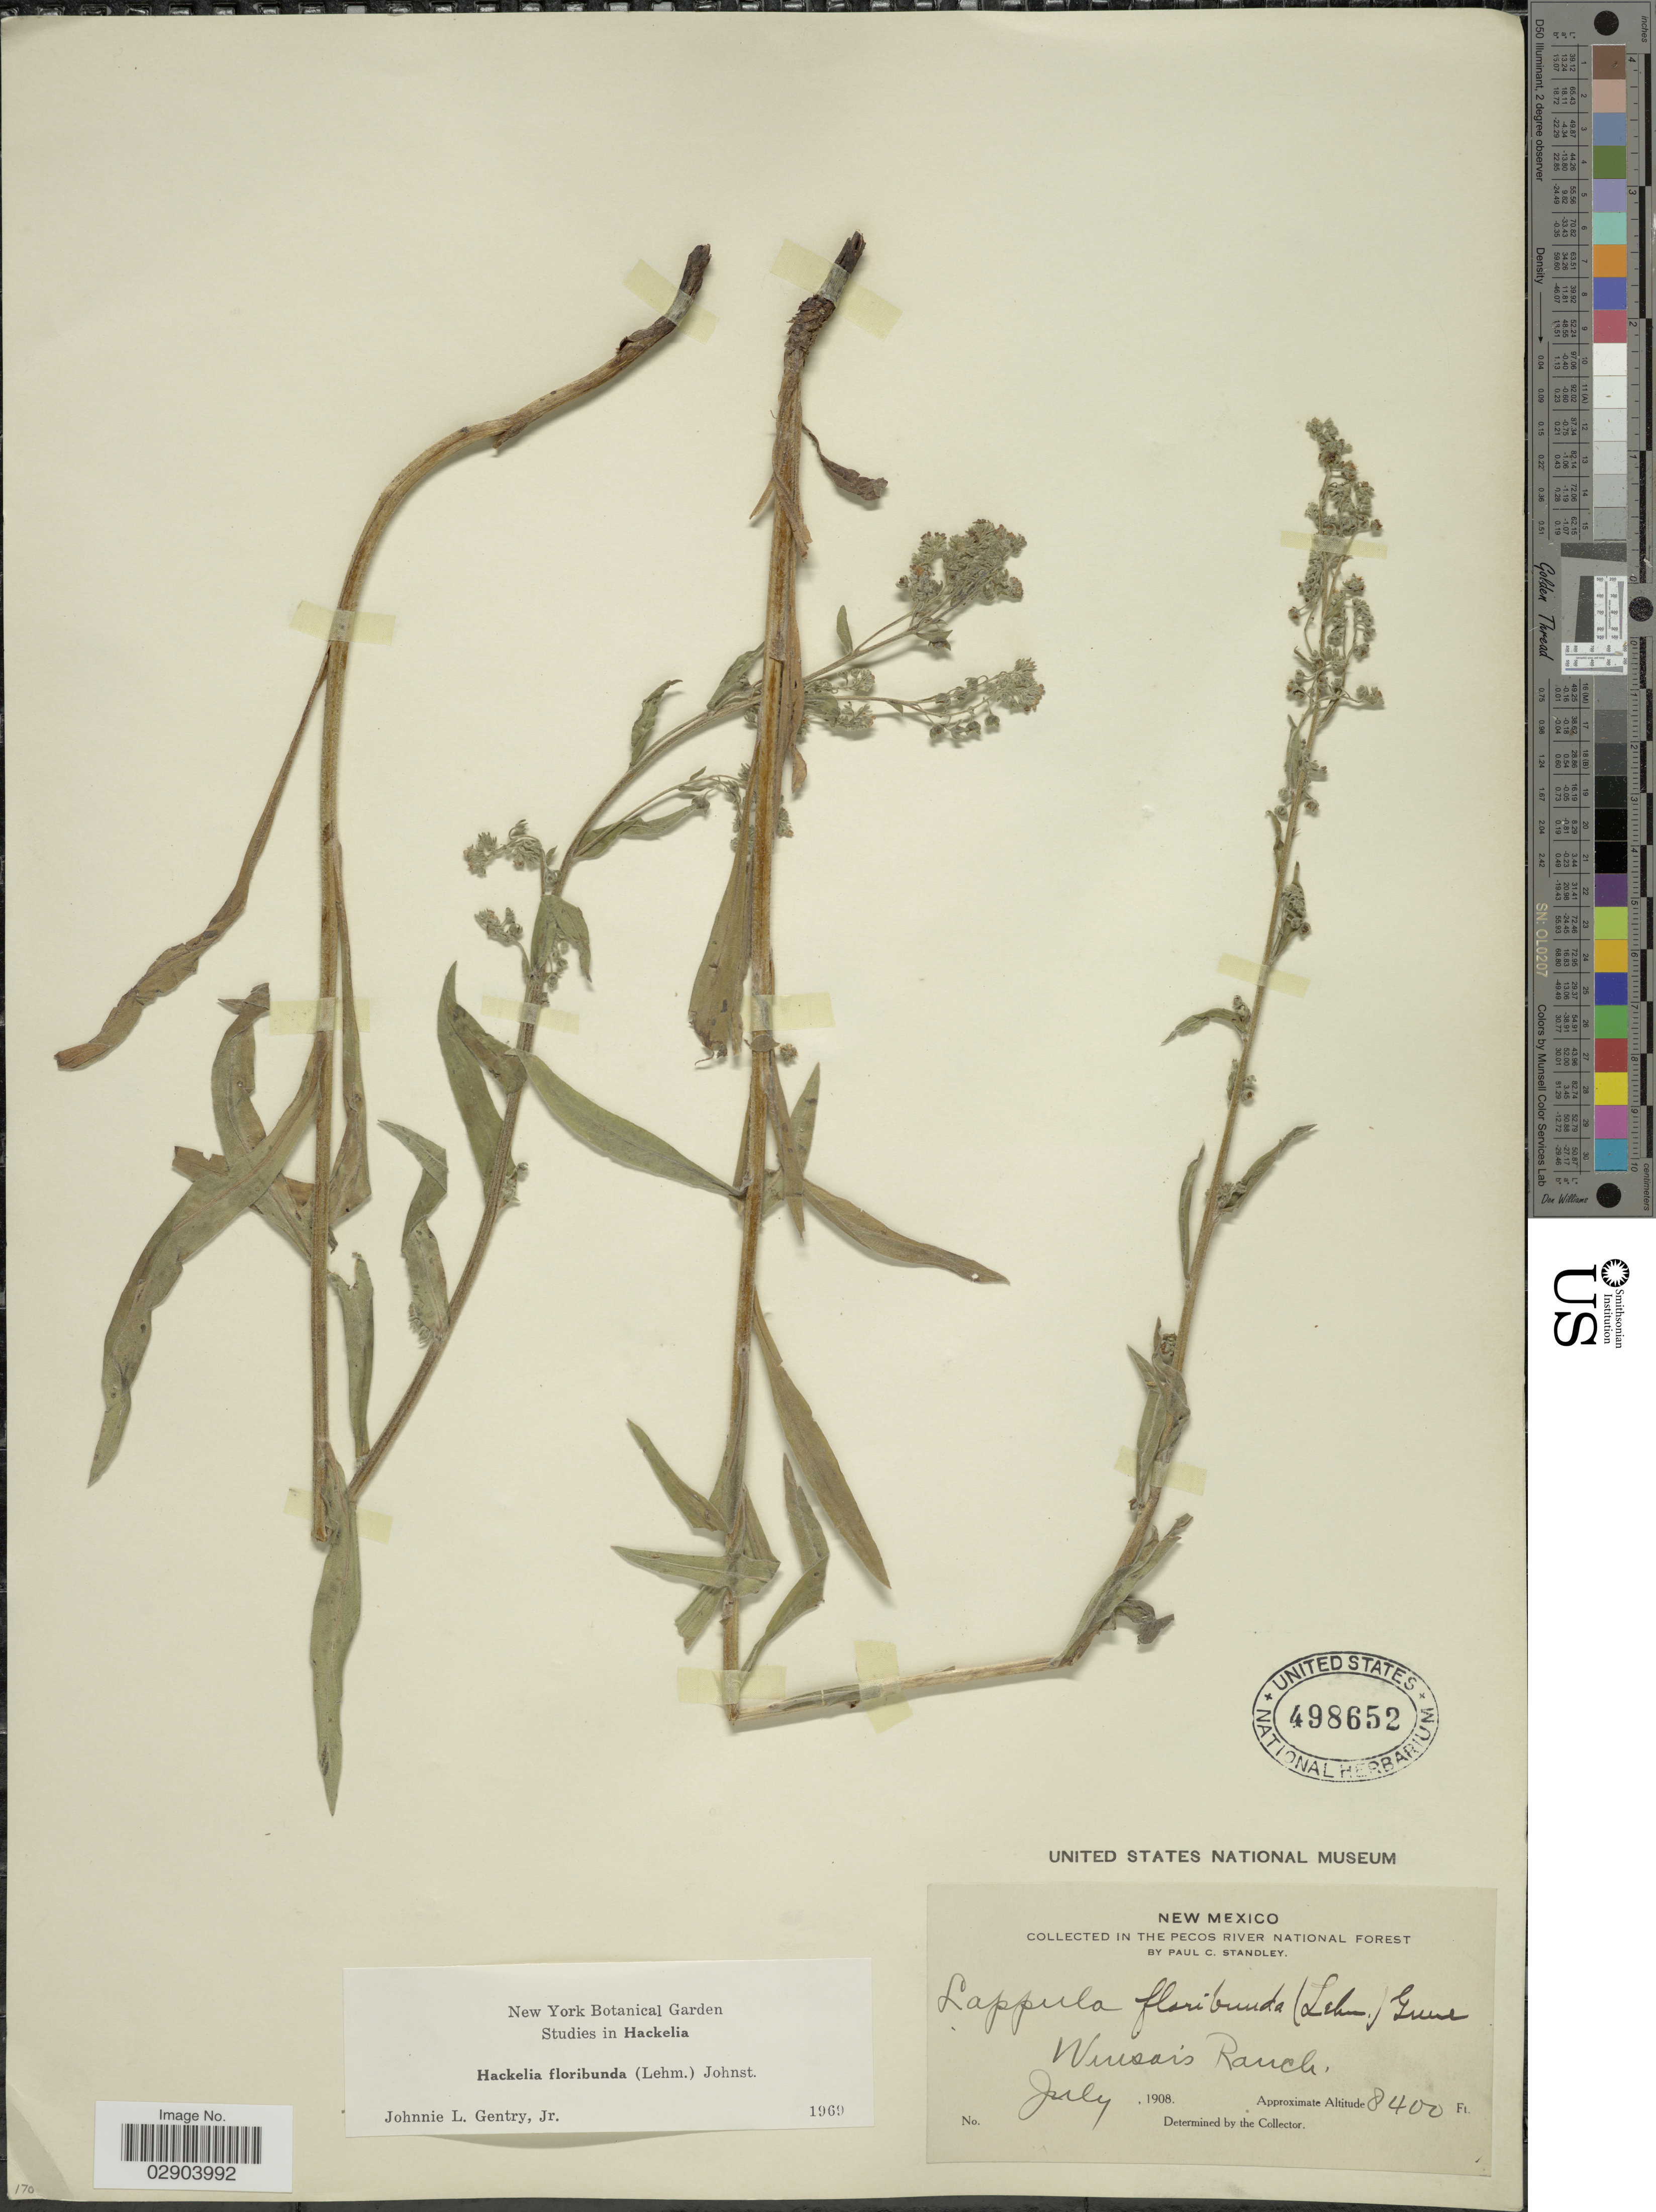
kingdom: Plantae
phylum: Tracheophyta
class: Magnoliopsida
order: Boraginales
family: Boraginaceae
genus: Hackelia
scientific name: Hackelia floribunda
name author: (Lehm.) I.M. Johnst.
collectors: P. C. Standley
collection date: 1908-07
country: United States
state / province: New Mexico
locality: The Pecos River National Forest. Winsor's Ranch.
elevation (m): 2560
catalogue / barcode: US 498652